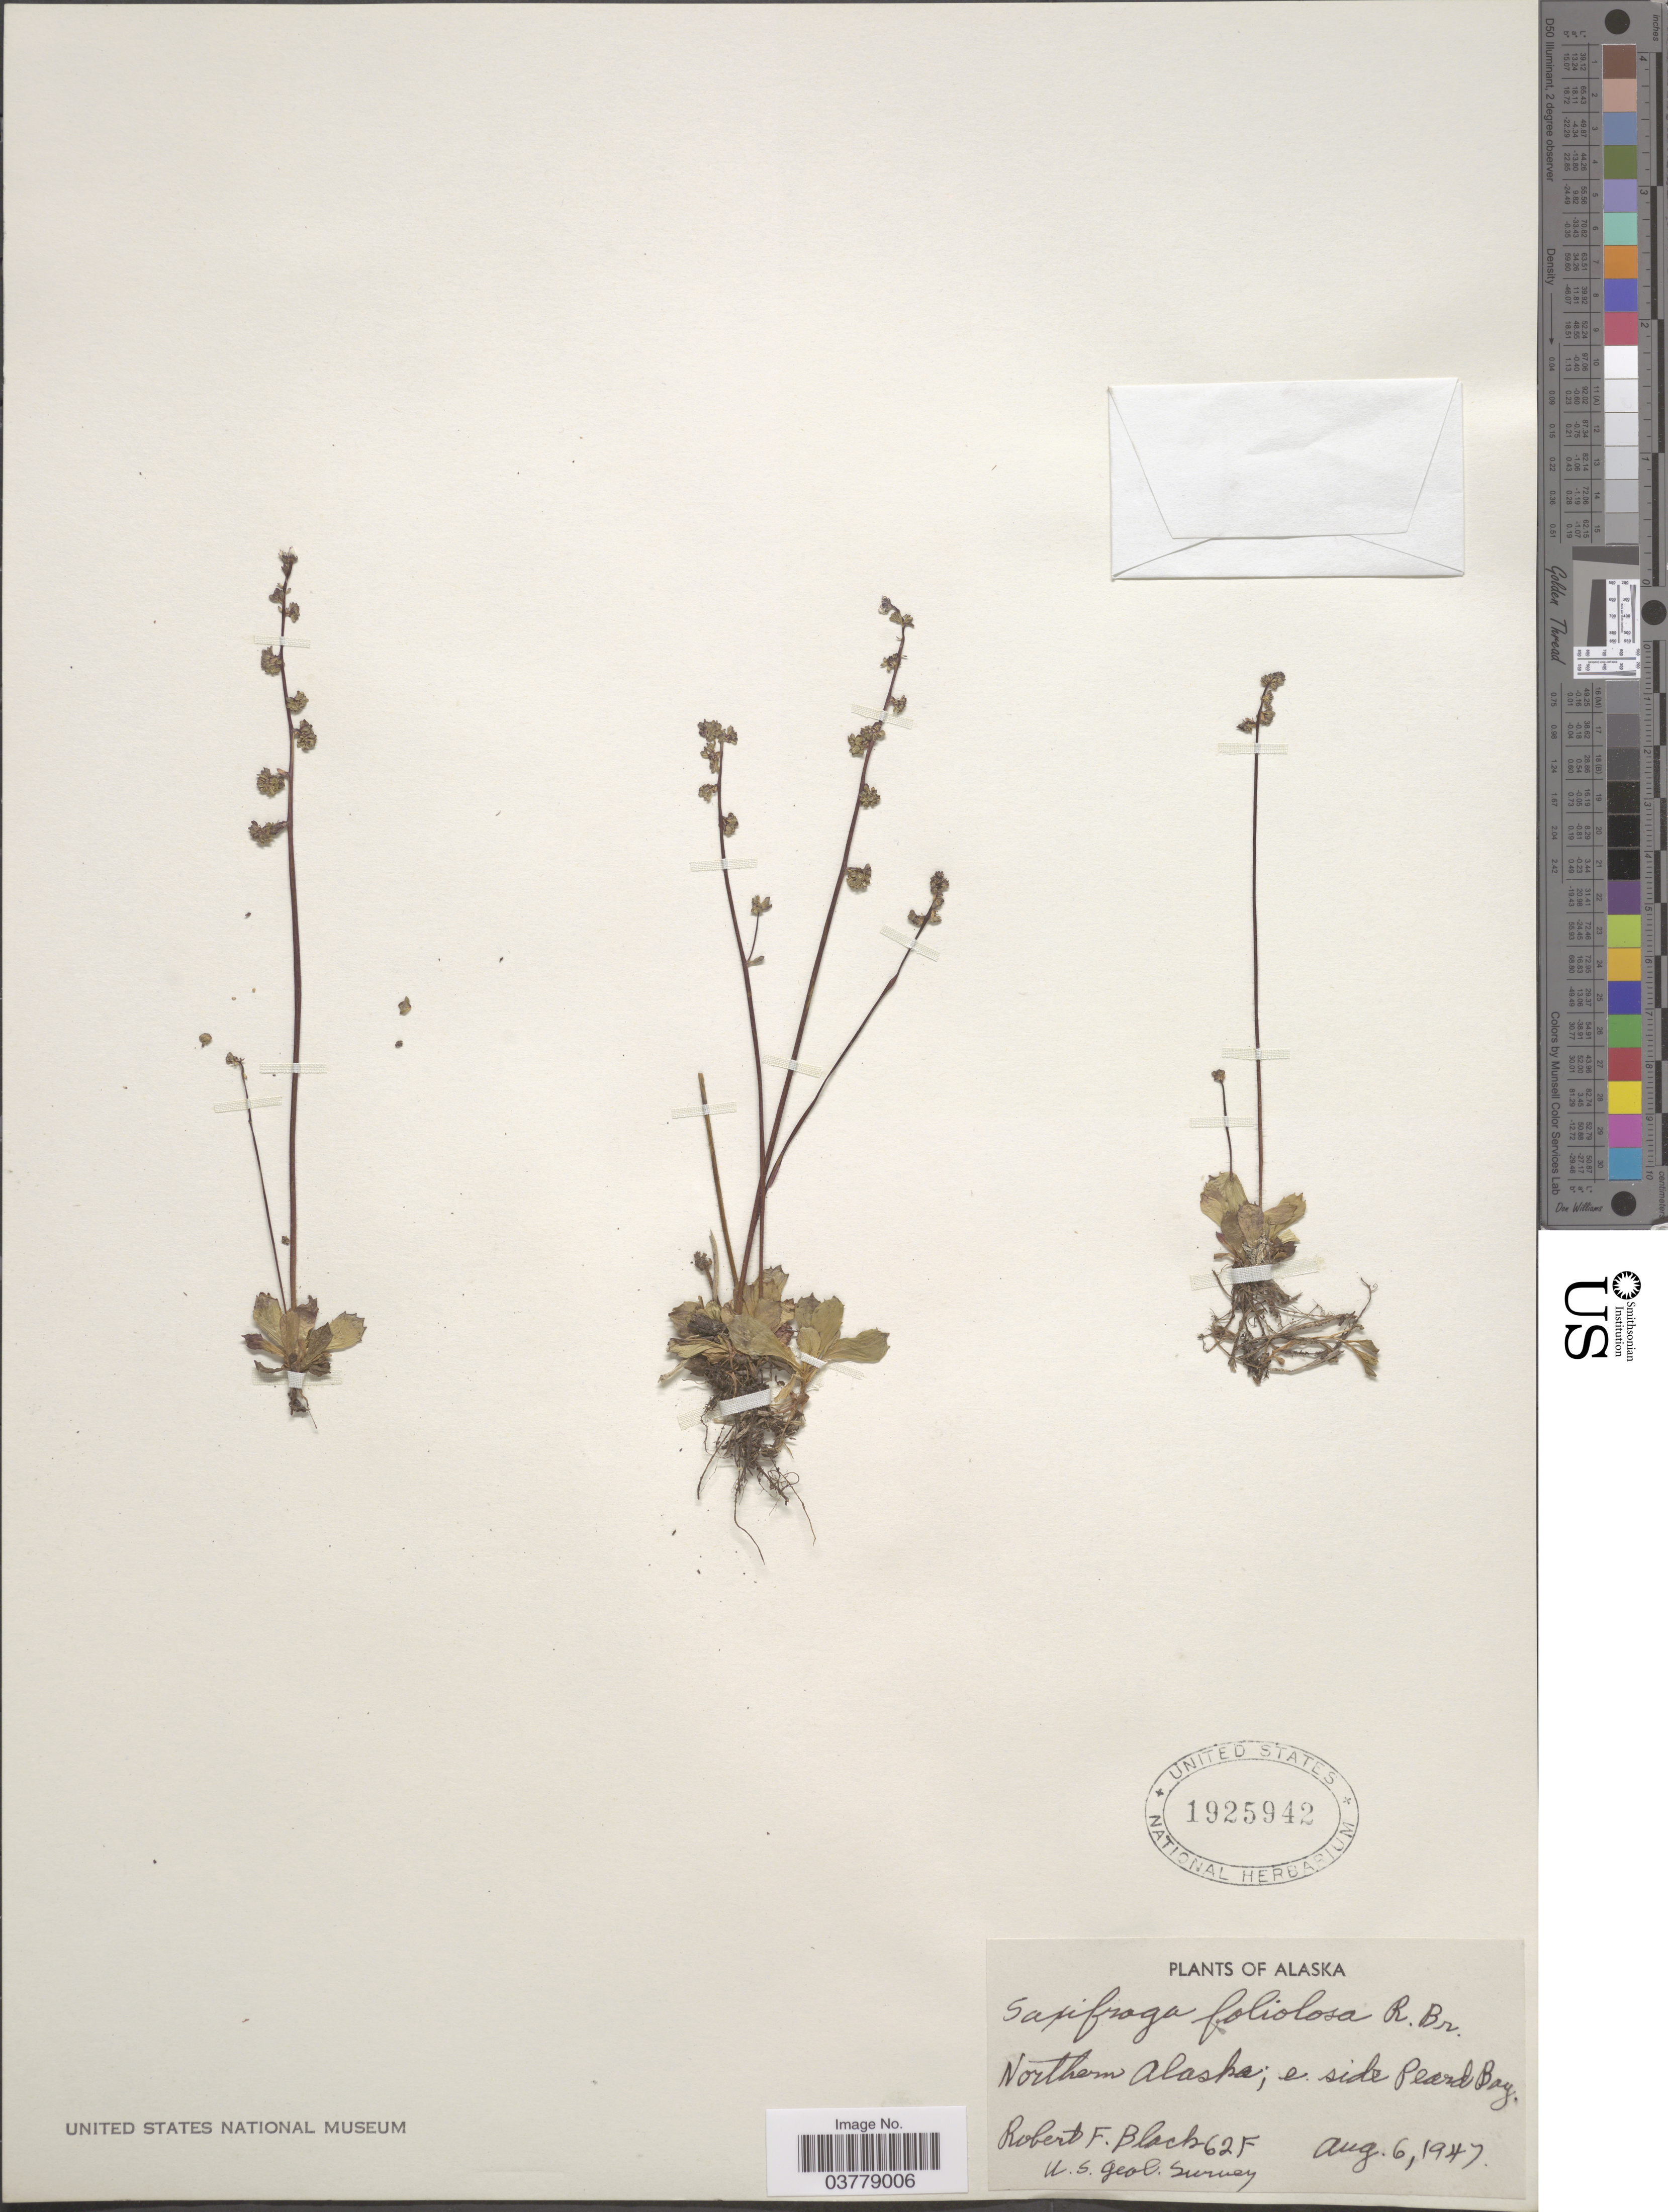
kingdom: Plantae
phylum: Tracheophyta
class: Magnoliopsida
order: Saxifragales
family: Saxifragaceae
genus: Micranthes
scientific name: Micranthes foliolosa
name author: (R. Br.) Gornall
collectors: R. F. Black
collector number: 62F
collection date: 1947-08-06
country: United States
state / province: Alaska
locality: Northern Alaska; e. side Peard bay.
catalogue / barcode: US 1925942